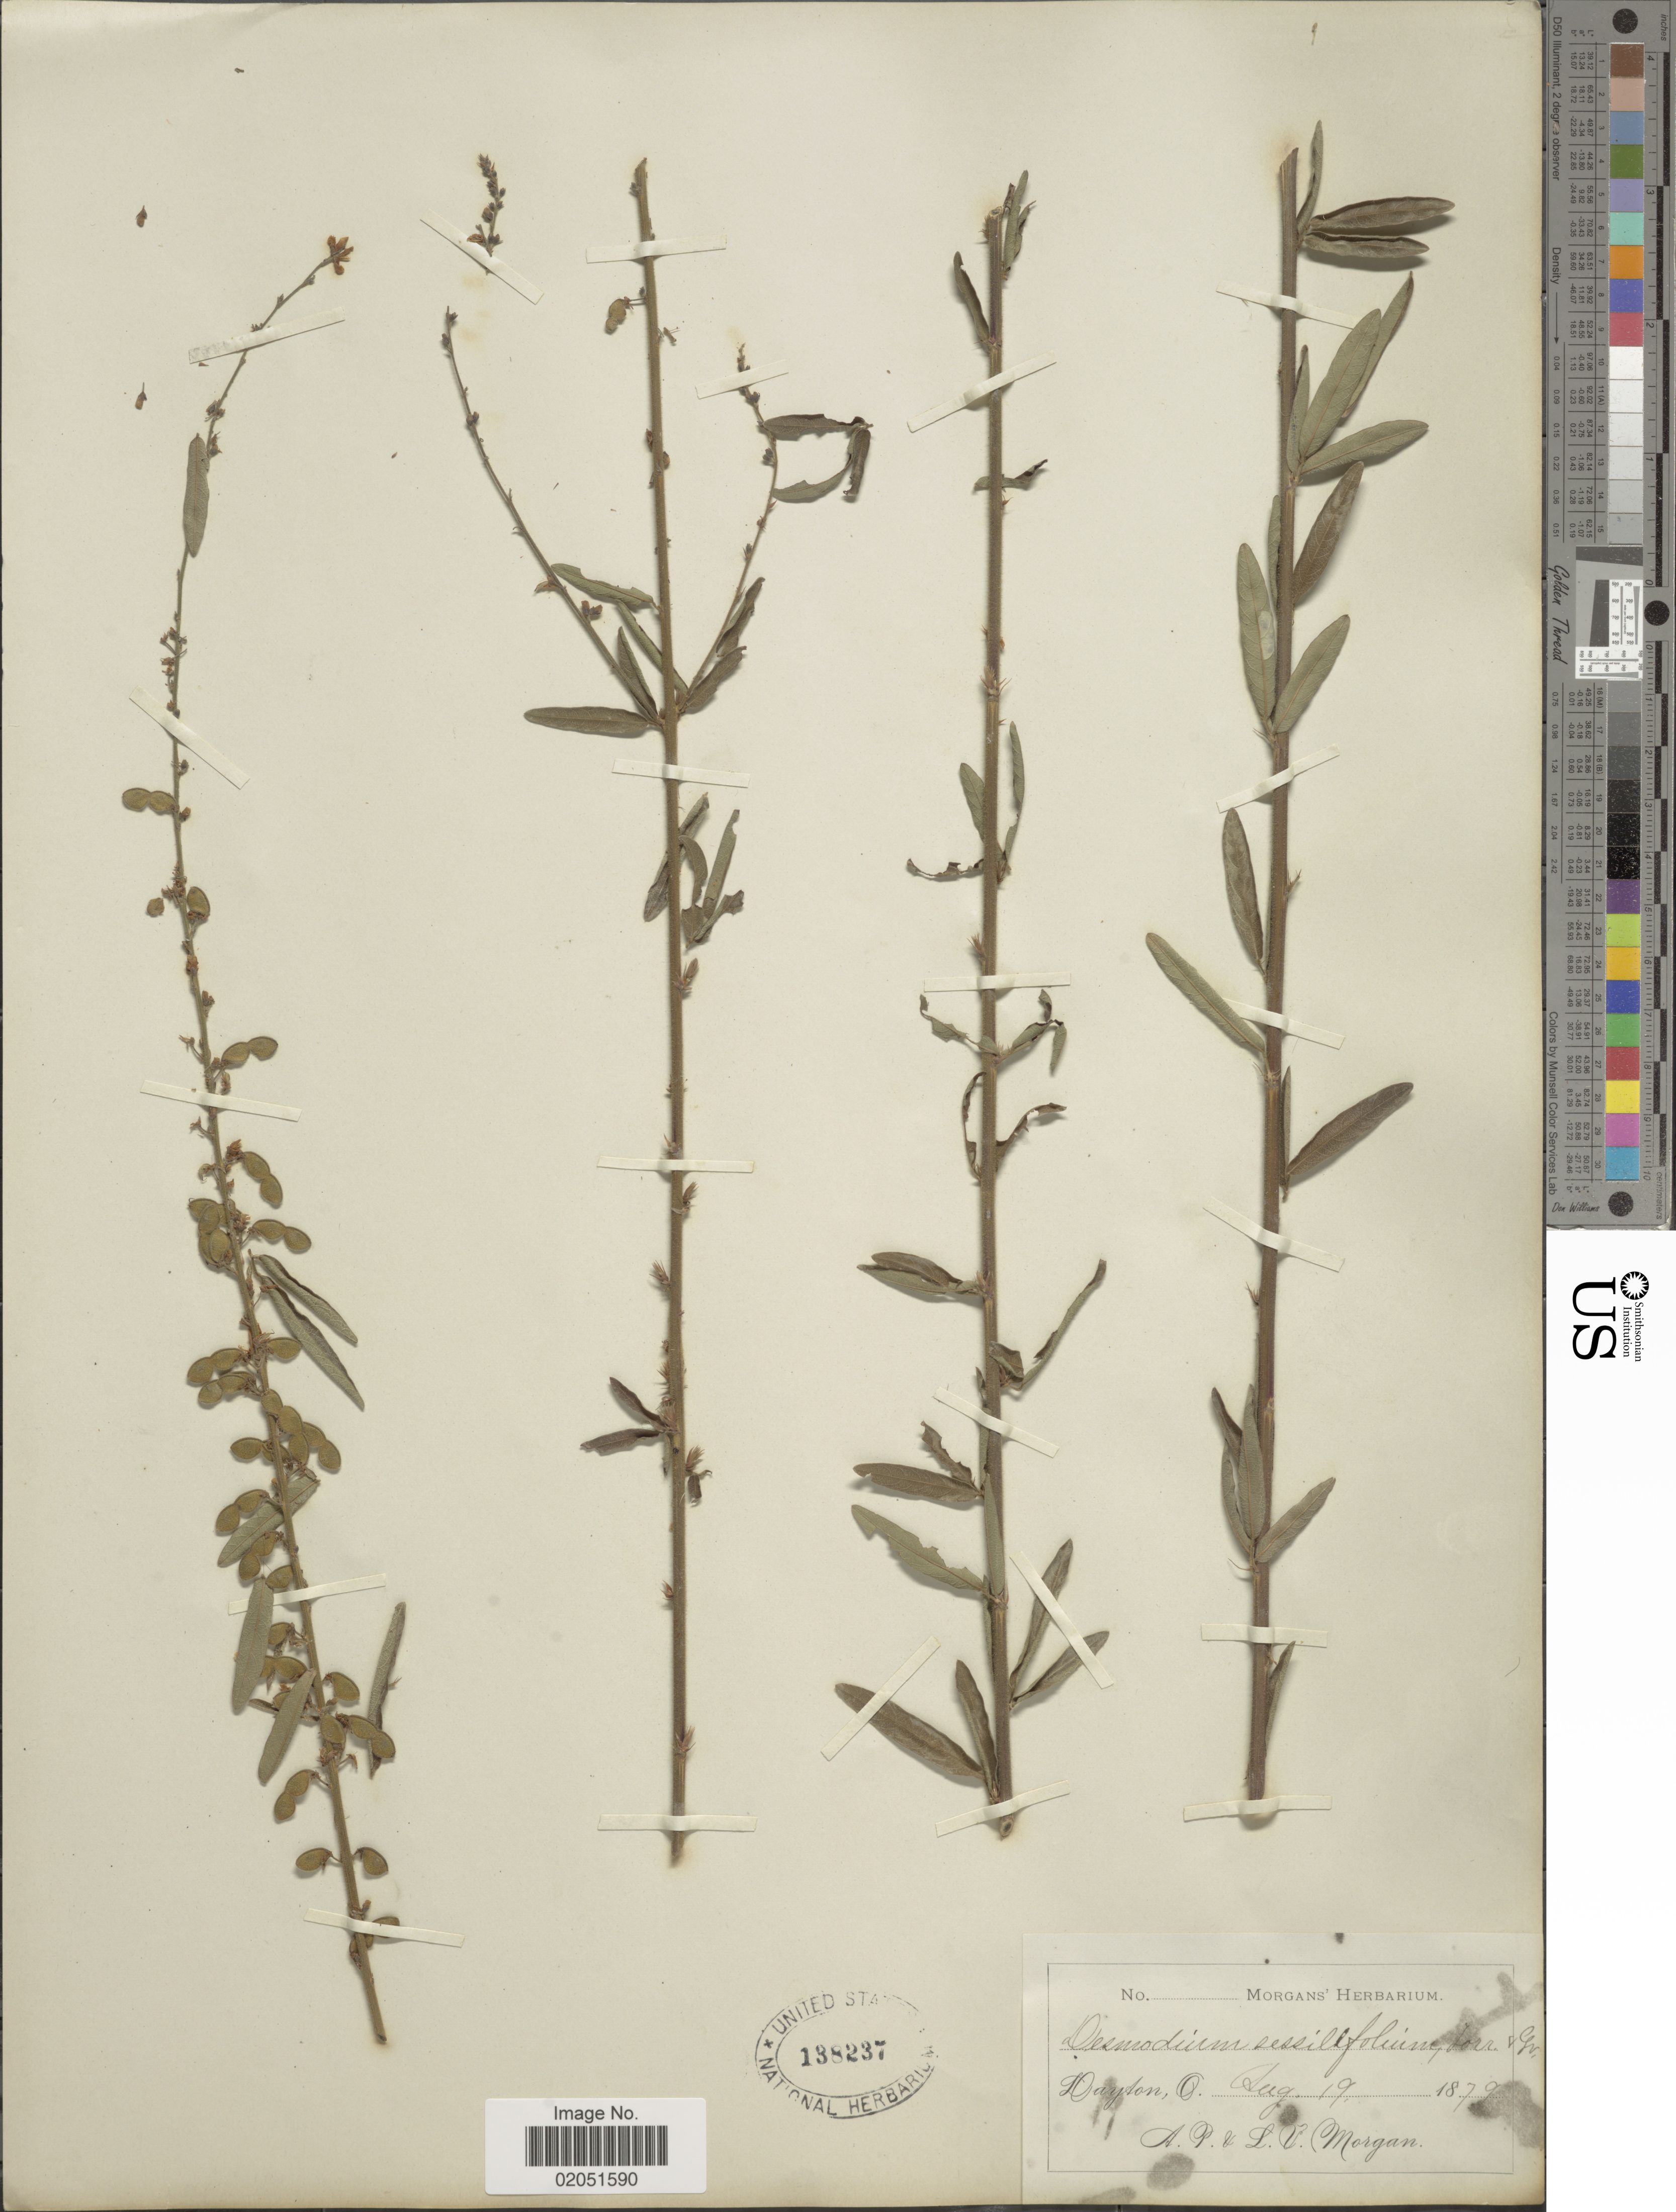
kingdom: Plantae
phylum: Tracheophyta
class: Magnoliopsida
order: Fabales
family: Fabaceae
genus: Desmodium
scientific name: Desmodium sessilifolium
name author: Torr. & A. Gray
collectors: A. Morgan & L. Morgan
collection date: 1879-08-19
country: United States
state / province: Ohio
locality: Dayton, O.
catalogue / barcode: US 138237